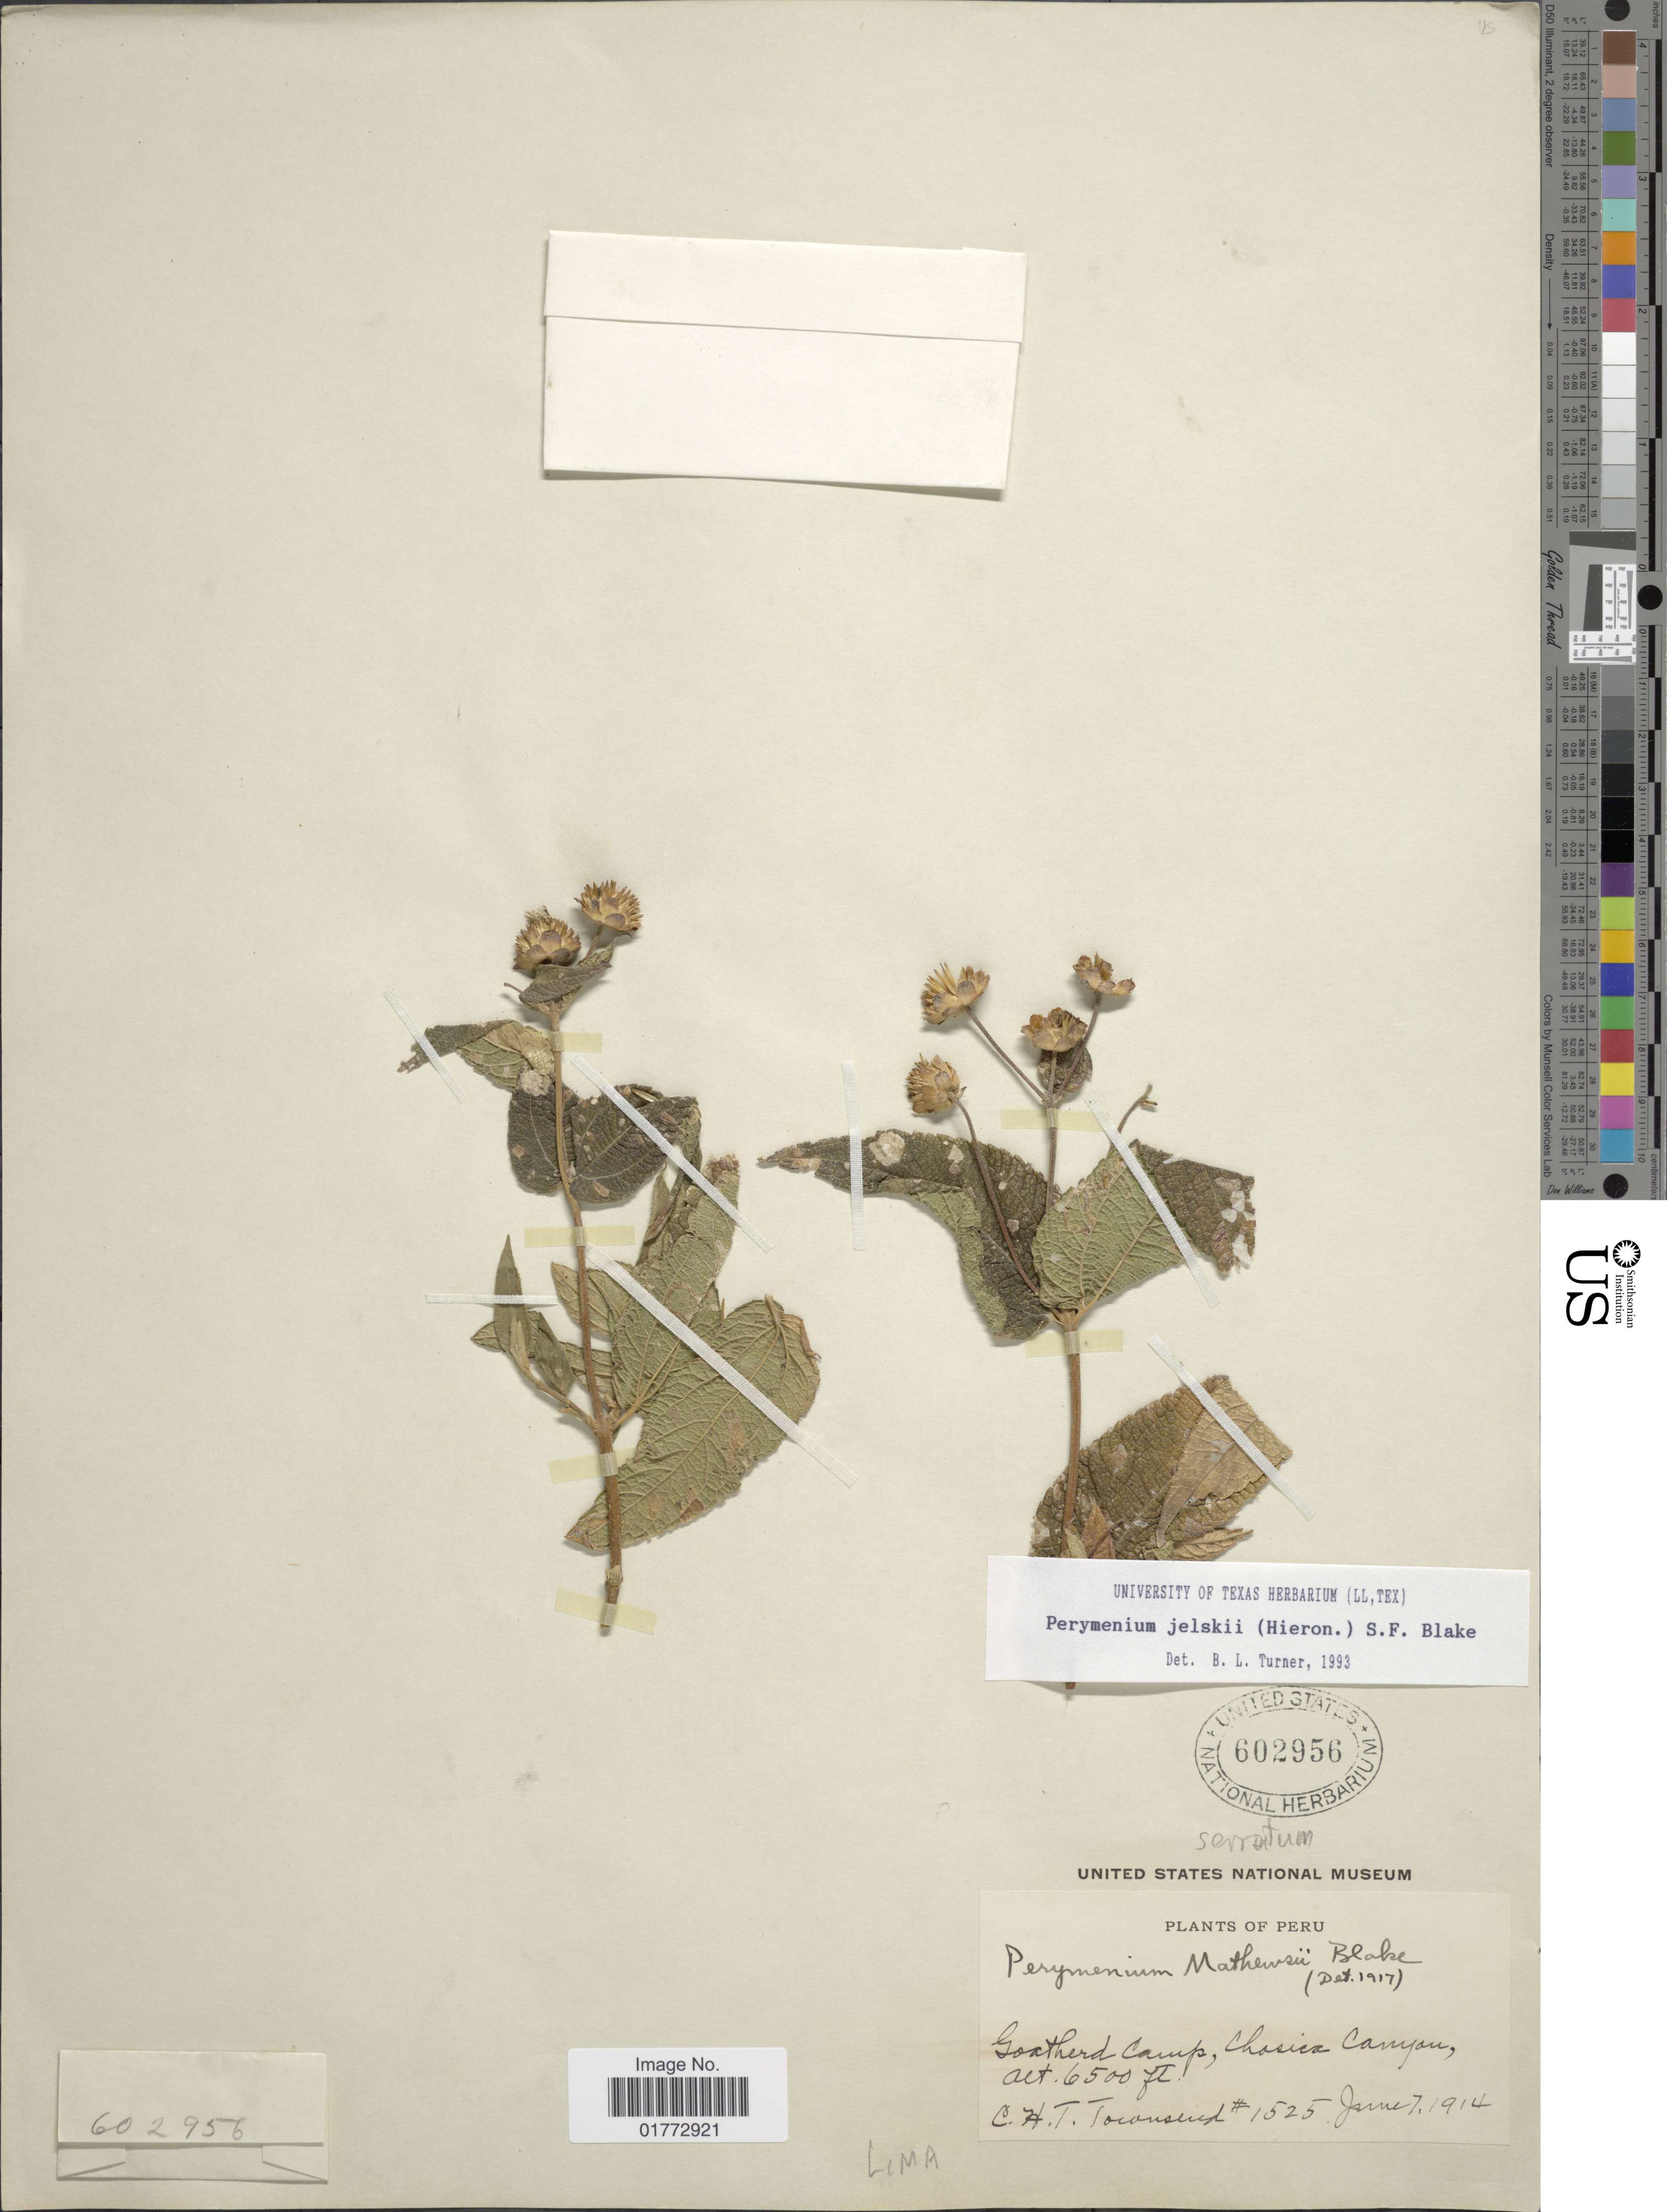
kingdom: Plantae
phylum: Tracheophyta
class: Magnoliopsida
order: Asterales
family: Asteraceae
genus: Perymenium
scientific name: Perymenium jelskii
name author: (Hieron.) S.F. Blake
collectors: C. H. T. Townsend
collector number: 1525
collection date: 1914-06-07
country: Peru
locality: Goatherd Camp, Chosica Canyon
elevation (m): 1981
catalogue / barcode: US 602956